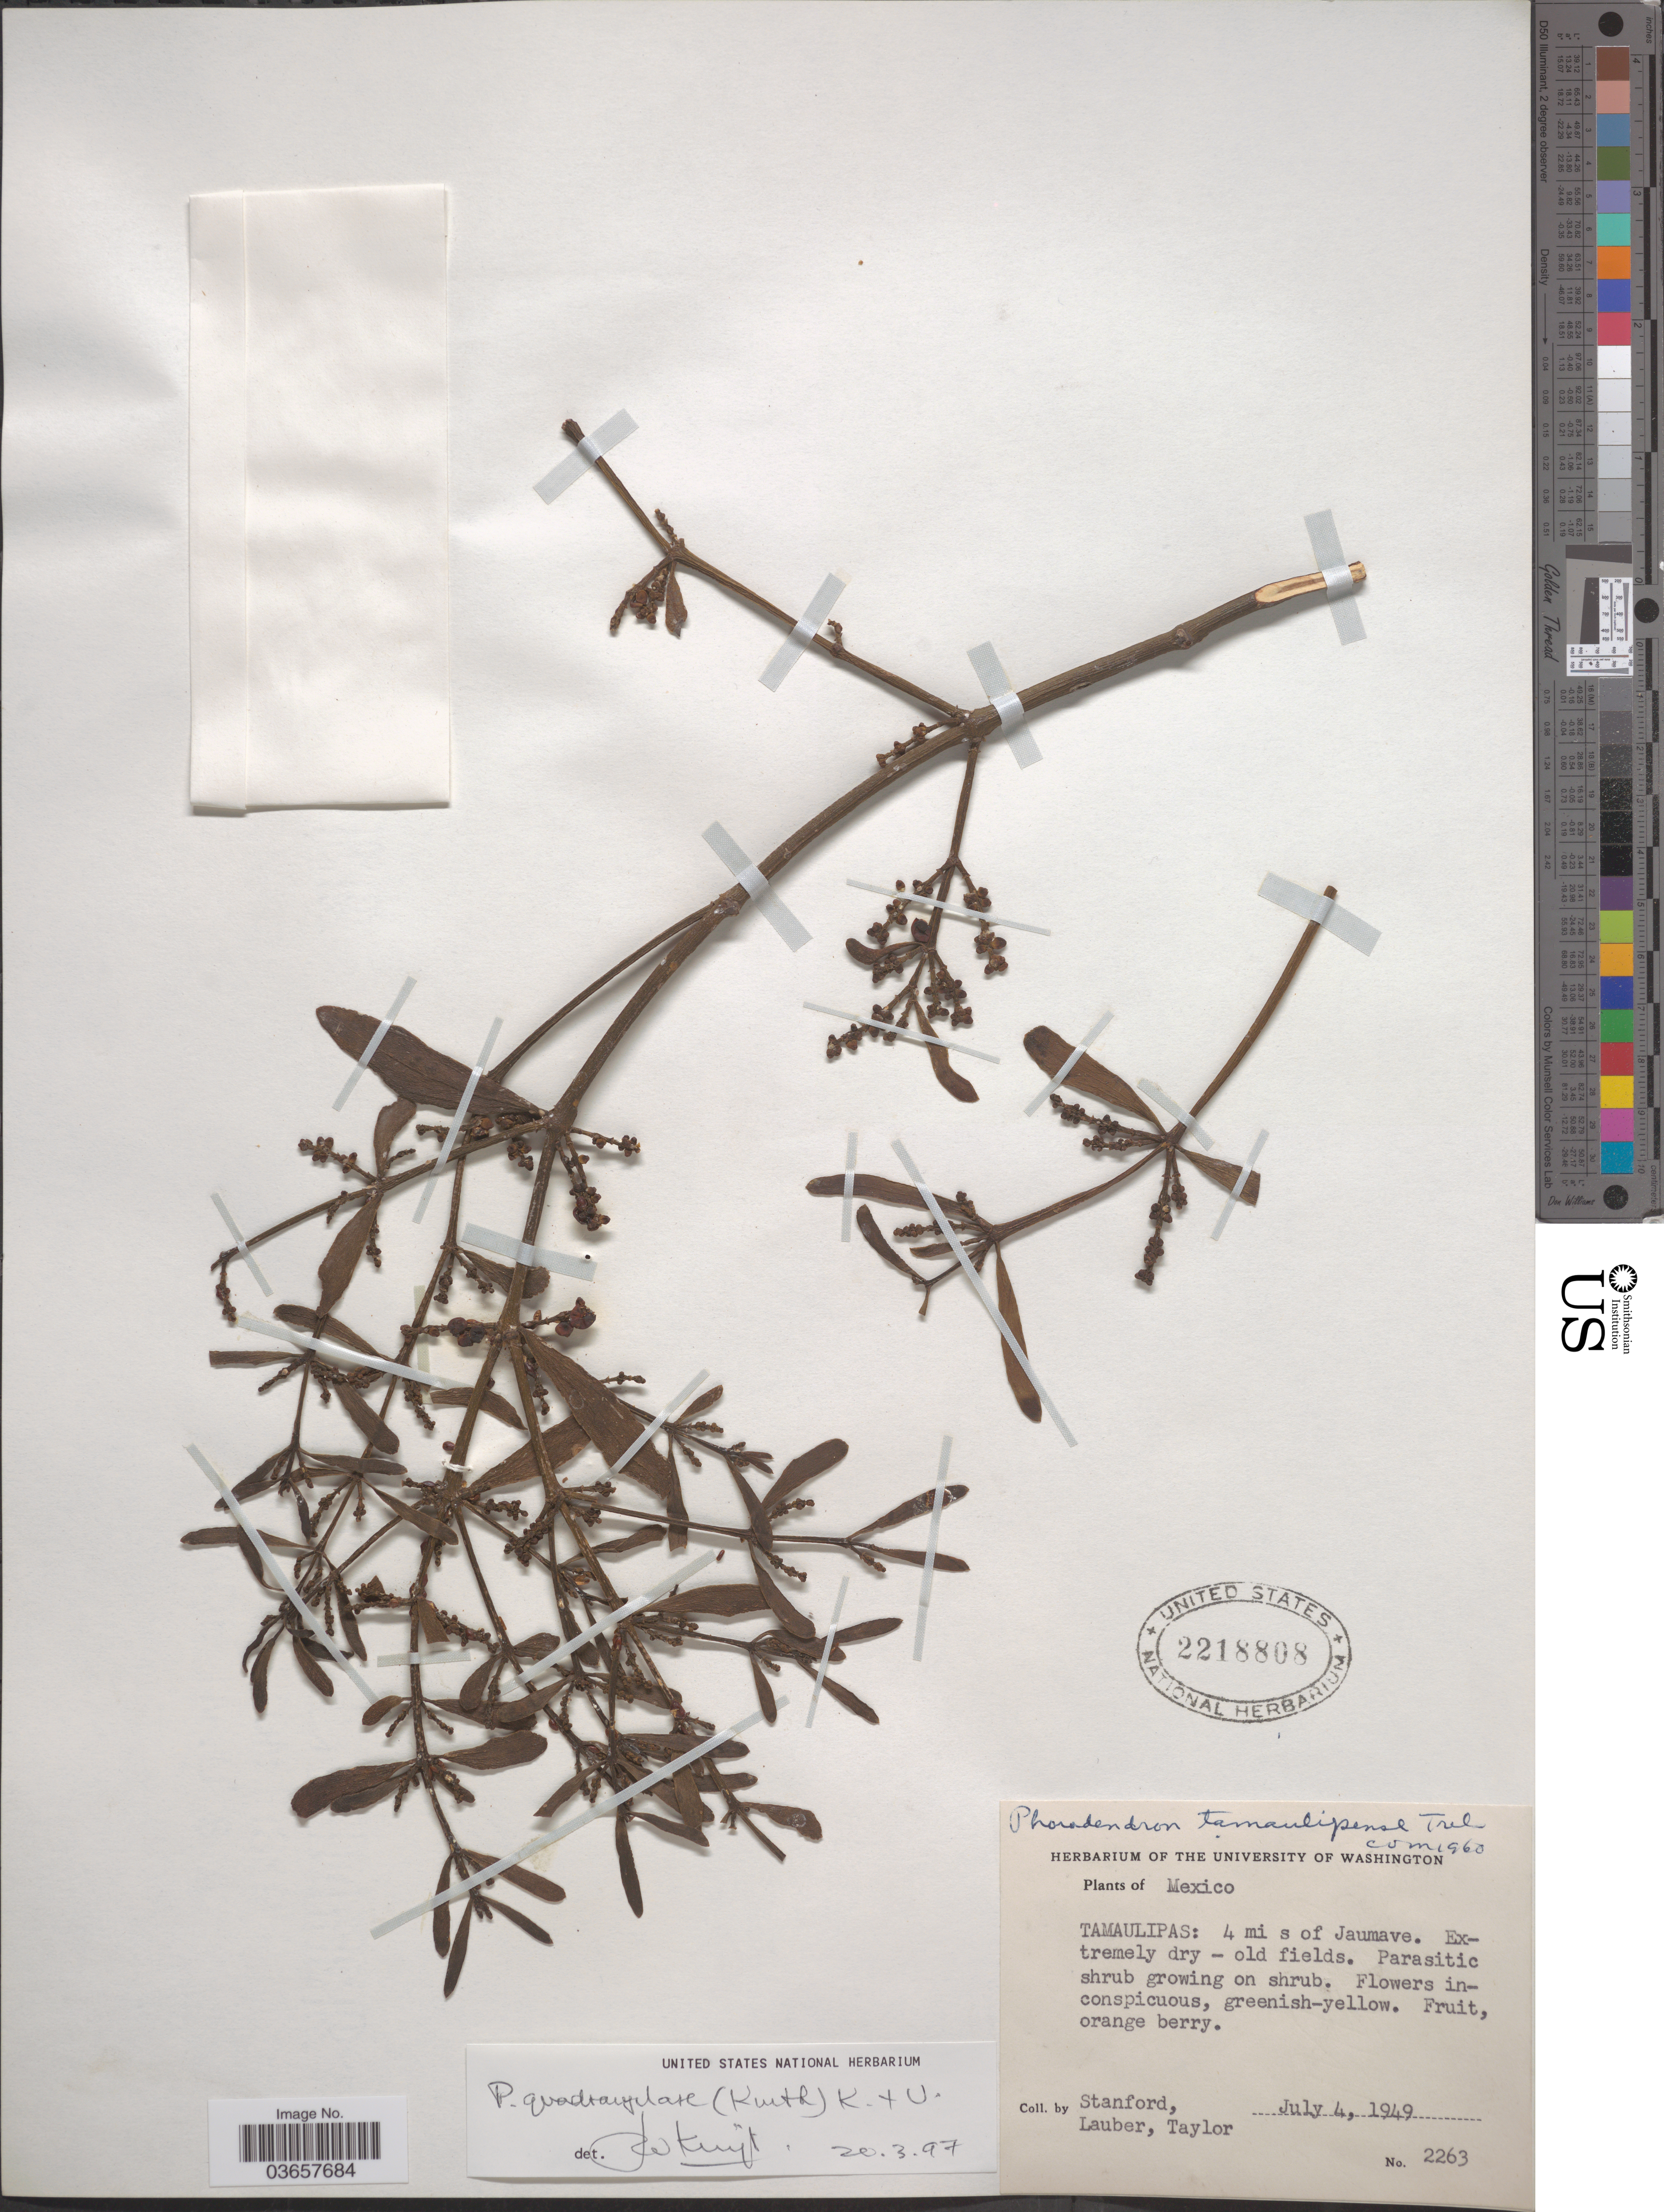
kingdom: Plantae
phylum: Tracheophyta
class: Magnoliopsida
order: Santalales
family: Viscaceae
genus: Phoradendron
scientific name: Phoradendron quadrangulare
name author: (Kunth) Griseb.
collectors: -. Stanford, Lauber, -- & -- Taylor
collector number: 2263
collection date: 1949-07-04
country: Mexico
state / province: Tamaulipas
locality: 4 mi s of Juamave.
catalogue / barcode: US 2218808